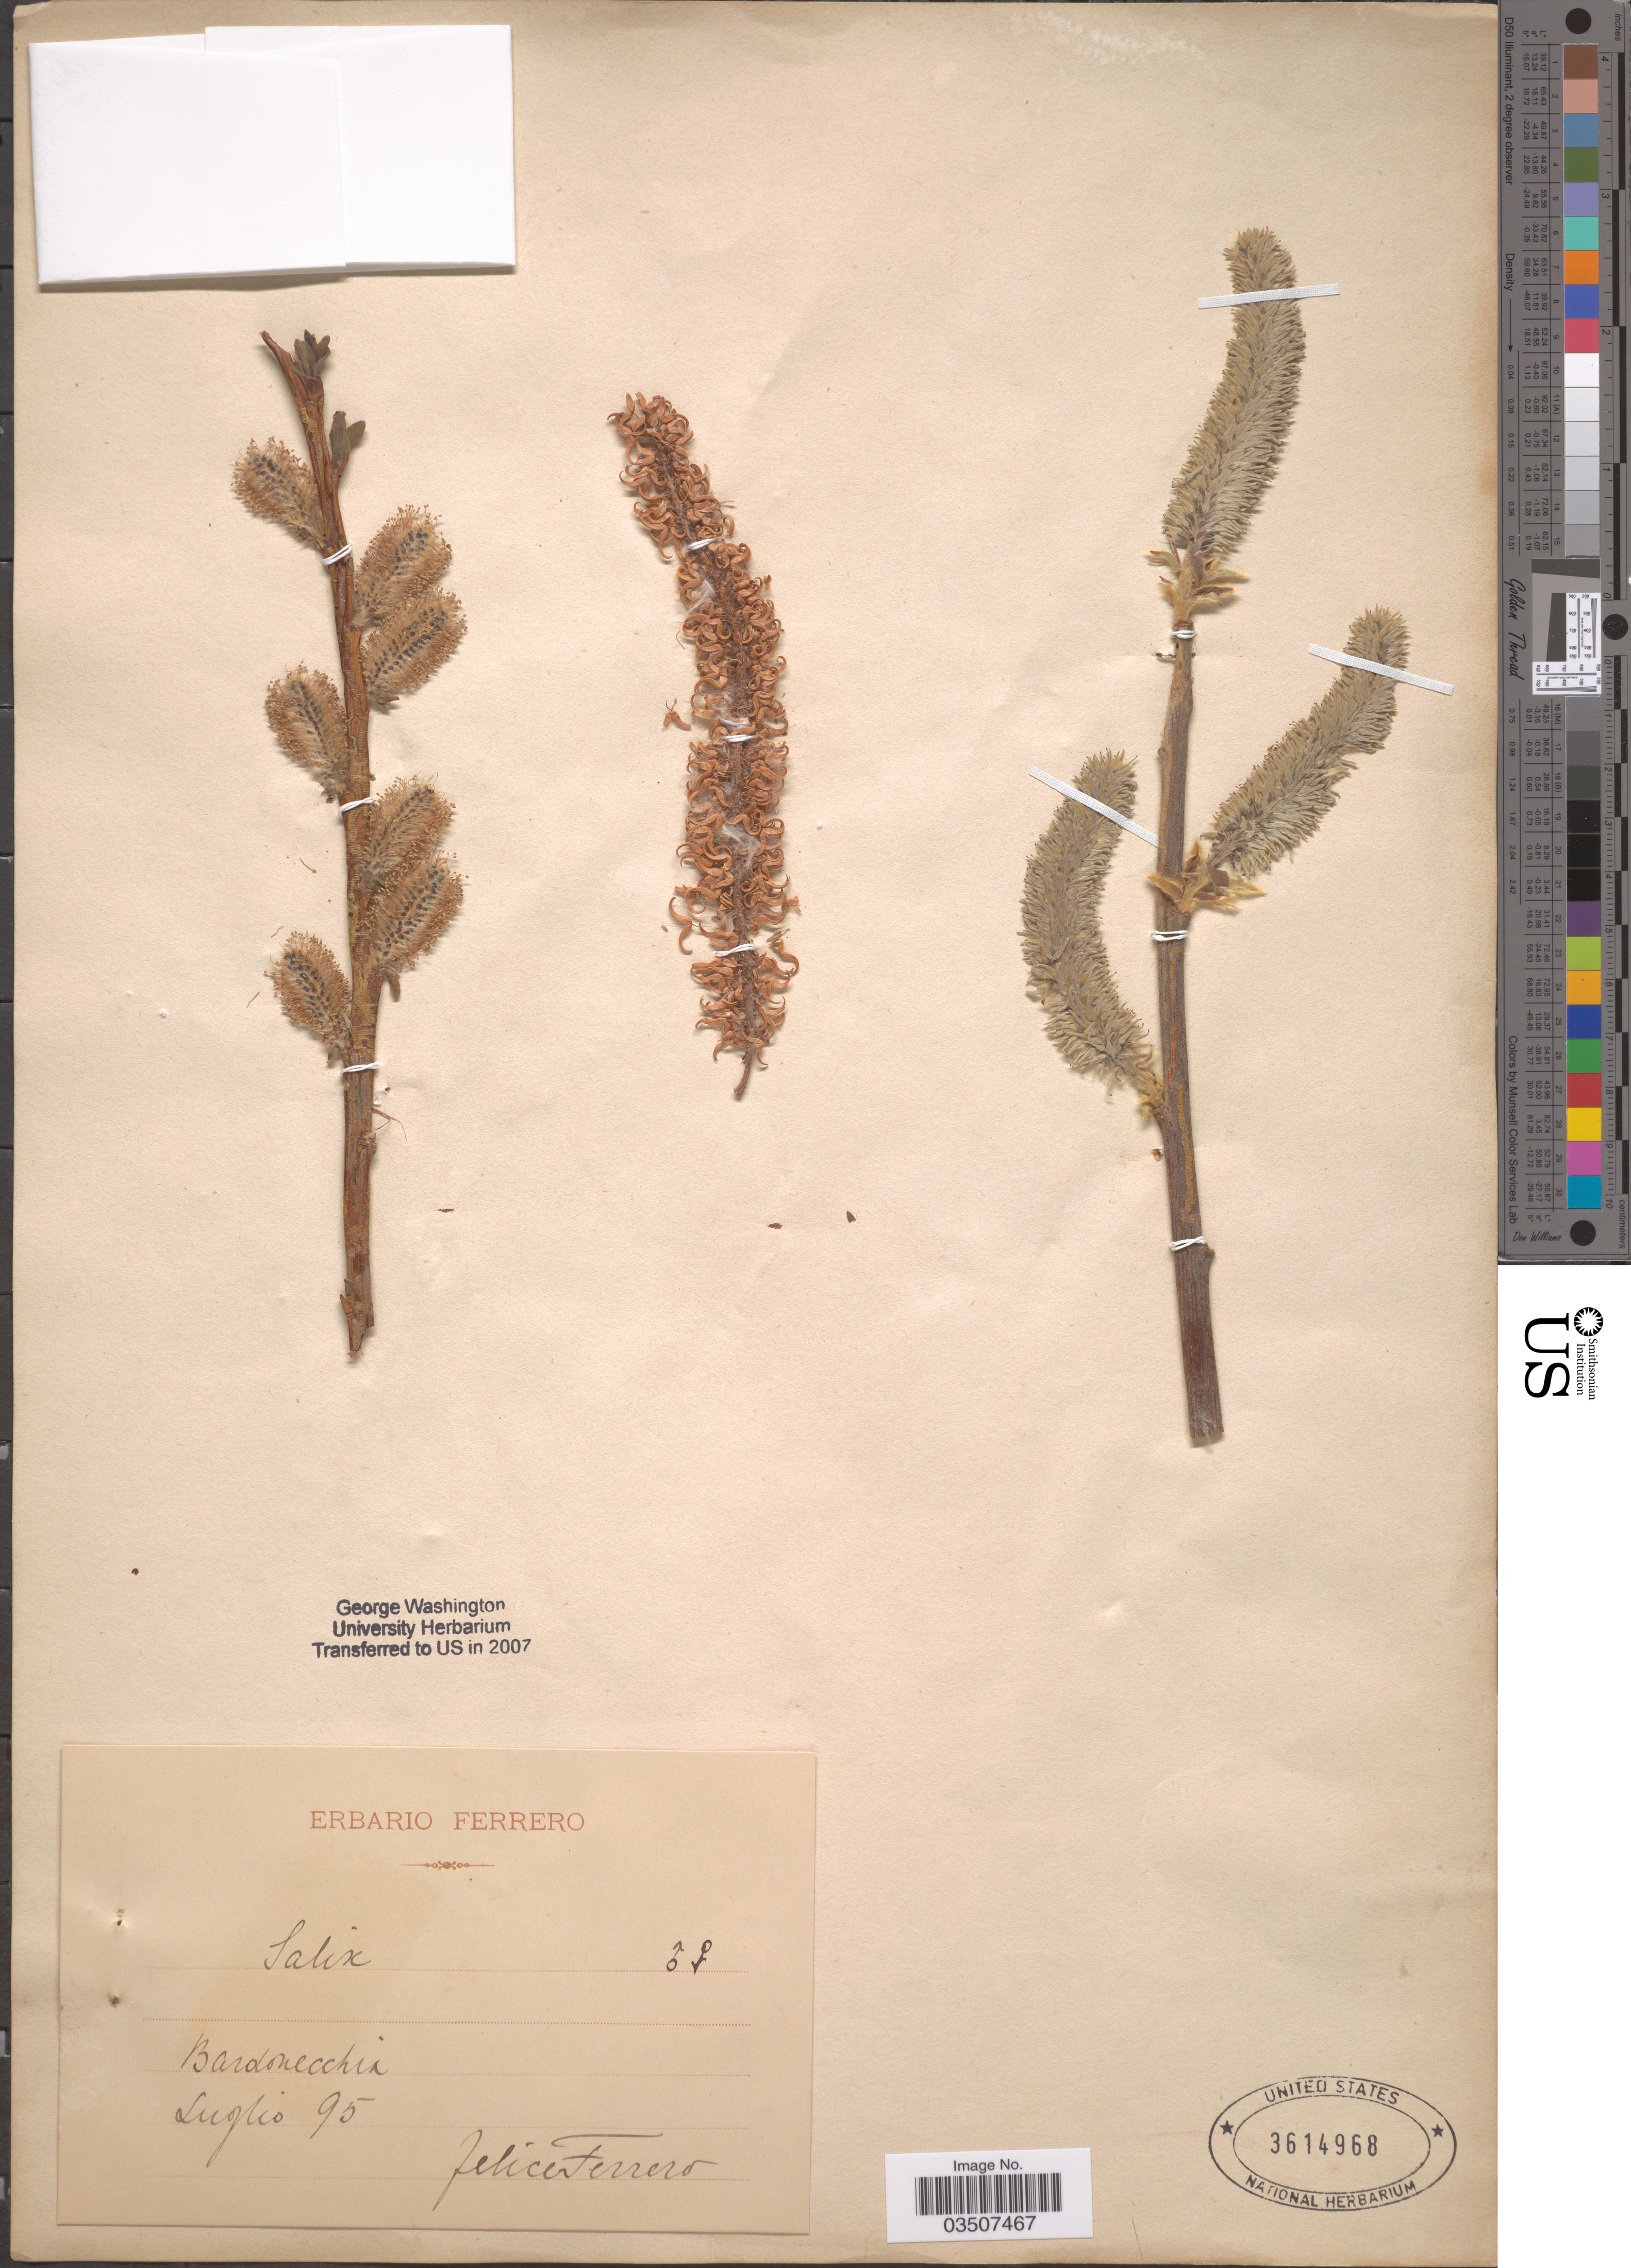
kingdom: Plantae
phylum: Tracheophyta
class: Magnoliopsida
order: Malpighiales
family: Salicaceae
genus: Salix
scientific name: Salix cordata x S. sericea Marshall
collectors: F. Ferrero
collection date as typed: Transcribed d/m/y: /7/95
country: Italy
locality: Bardonecchia.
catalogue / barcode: US 3614968